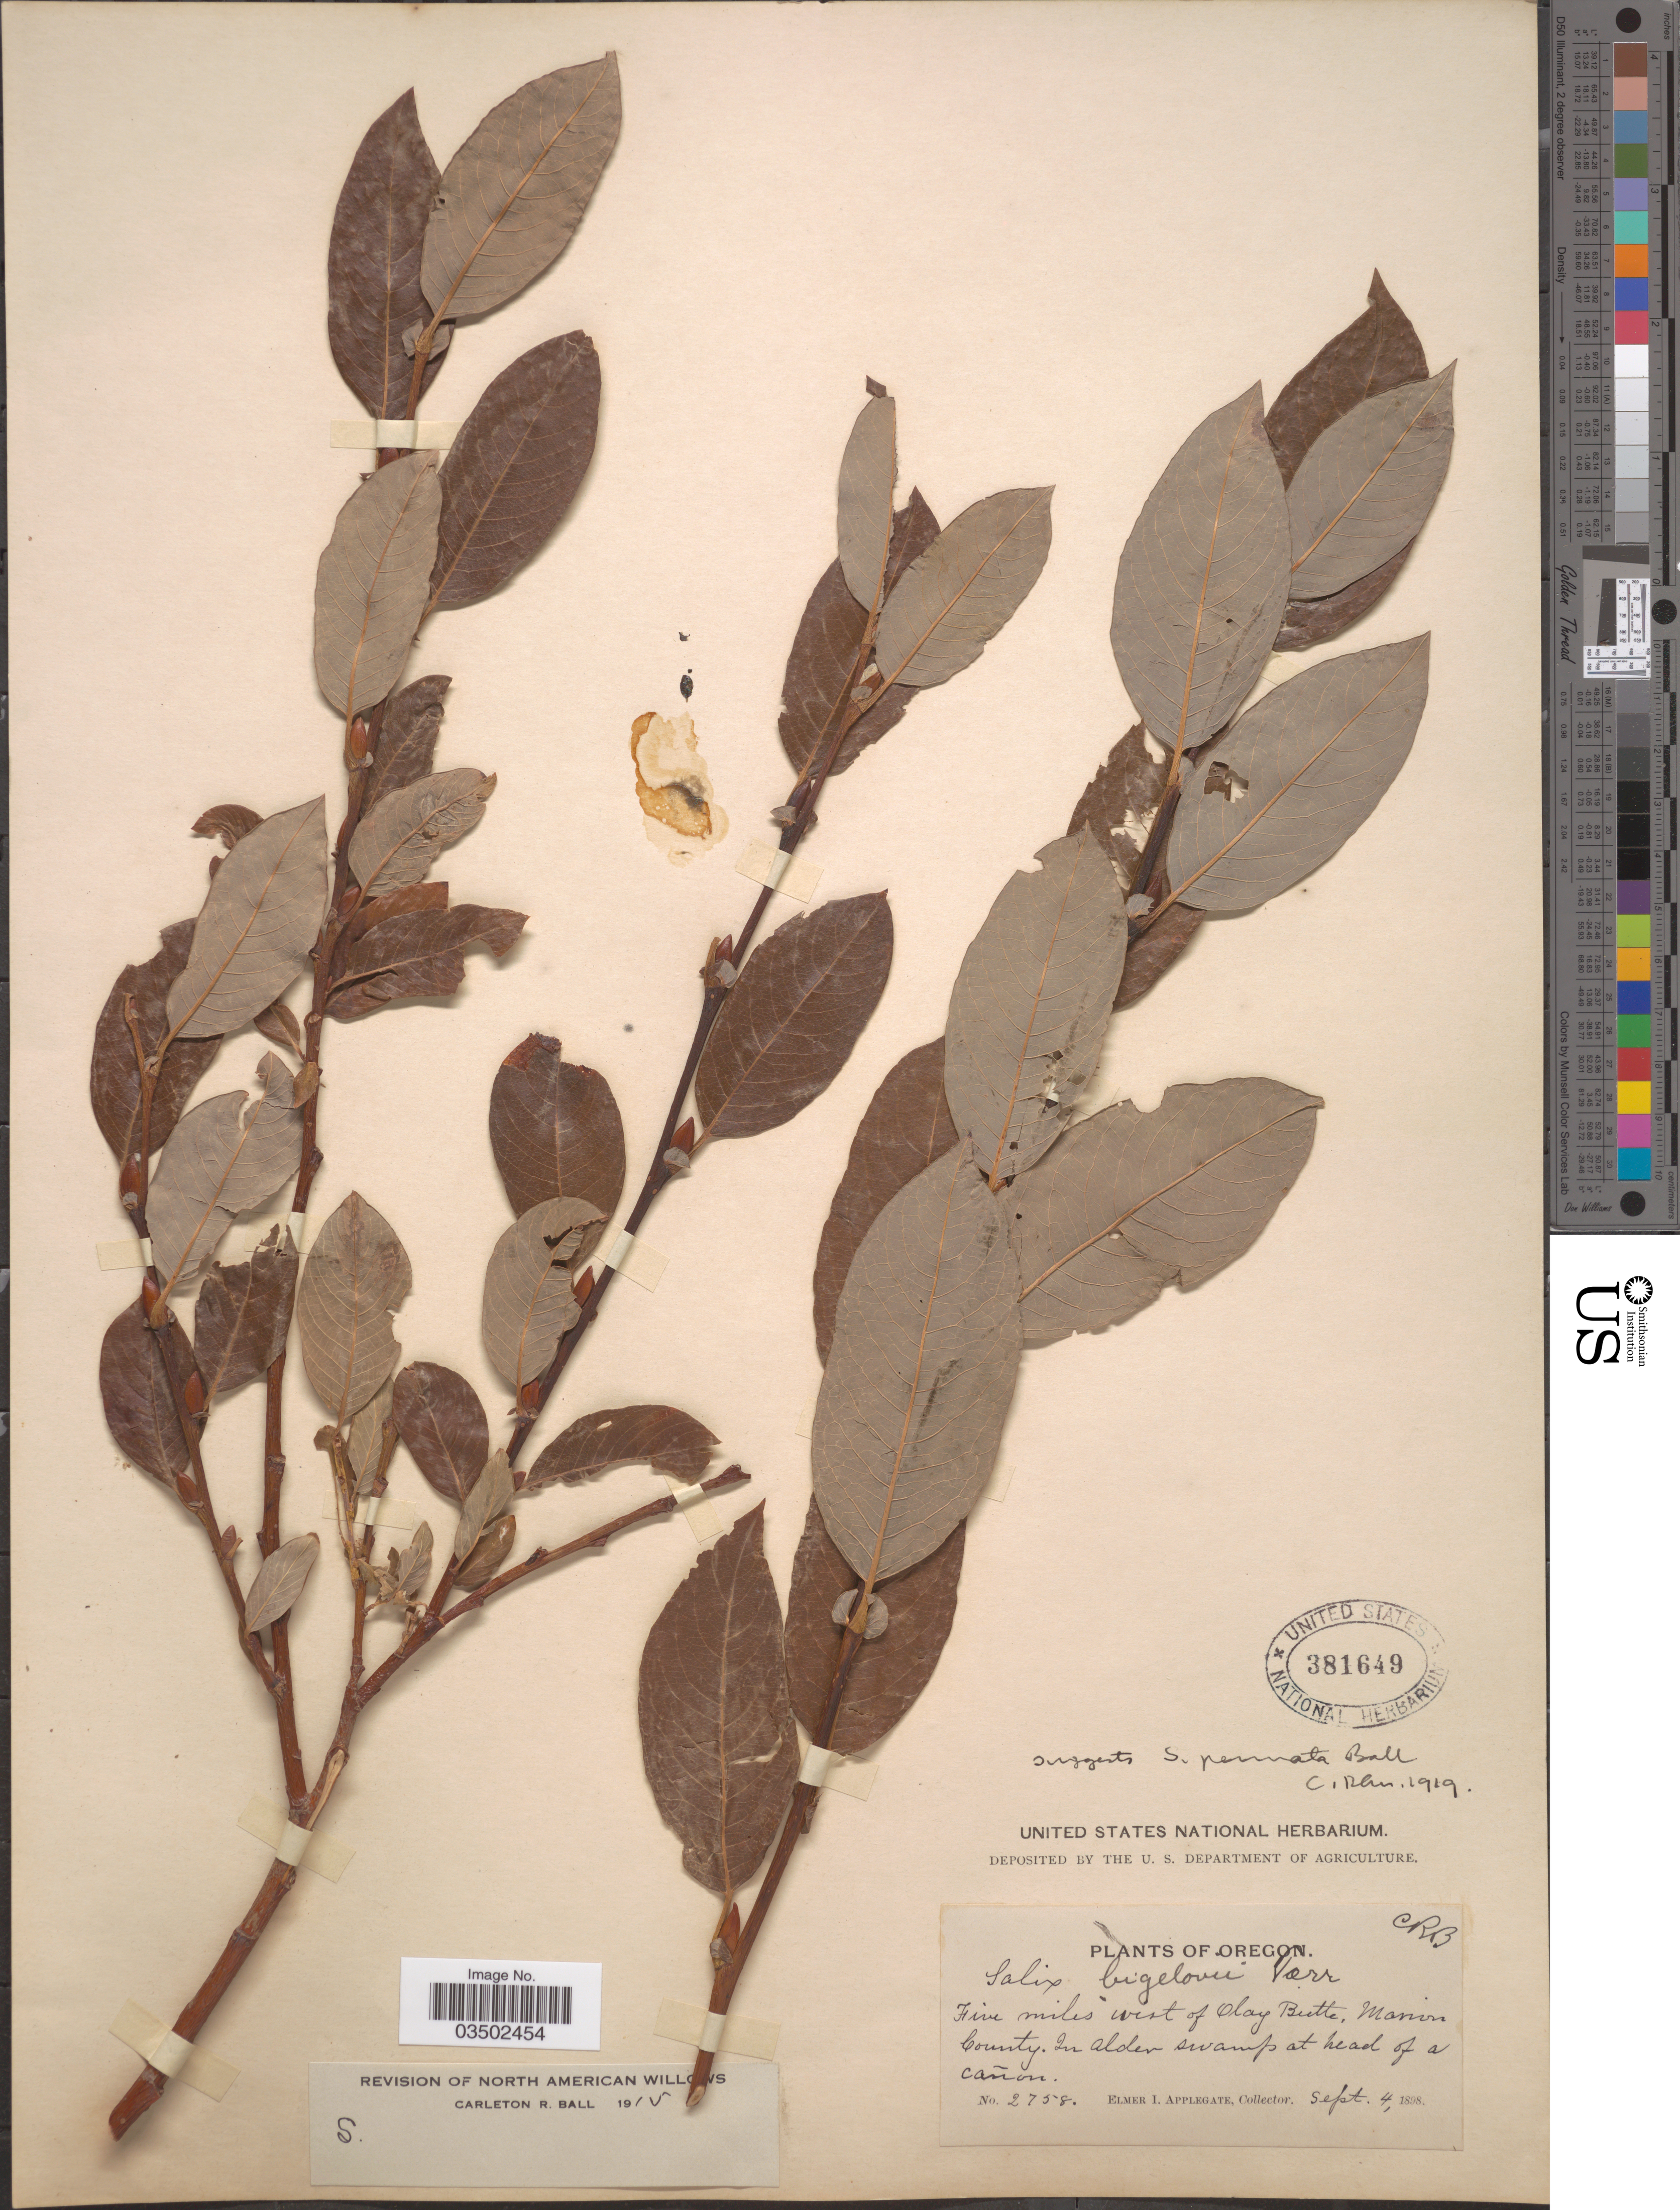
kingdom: Plantae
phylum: Tracheophyta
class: Magnoliopsida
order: Malpighiales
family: Salicaceae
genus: Salix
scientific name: Salix planifolia var. pennata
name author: (C.R. Ball) C.R. Ball ex Dutilly et al.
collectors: E. I. Applegate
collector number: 2758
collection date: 1898-09-04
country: United States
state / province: Oregon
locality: Five miles west of Olay Butte, Marion County. In alder swamp at head of a cañon.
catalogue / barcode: US 381649